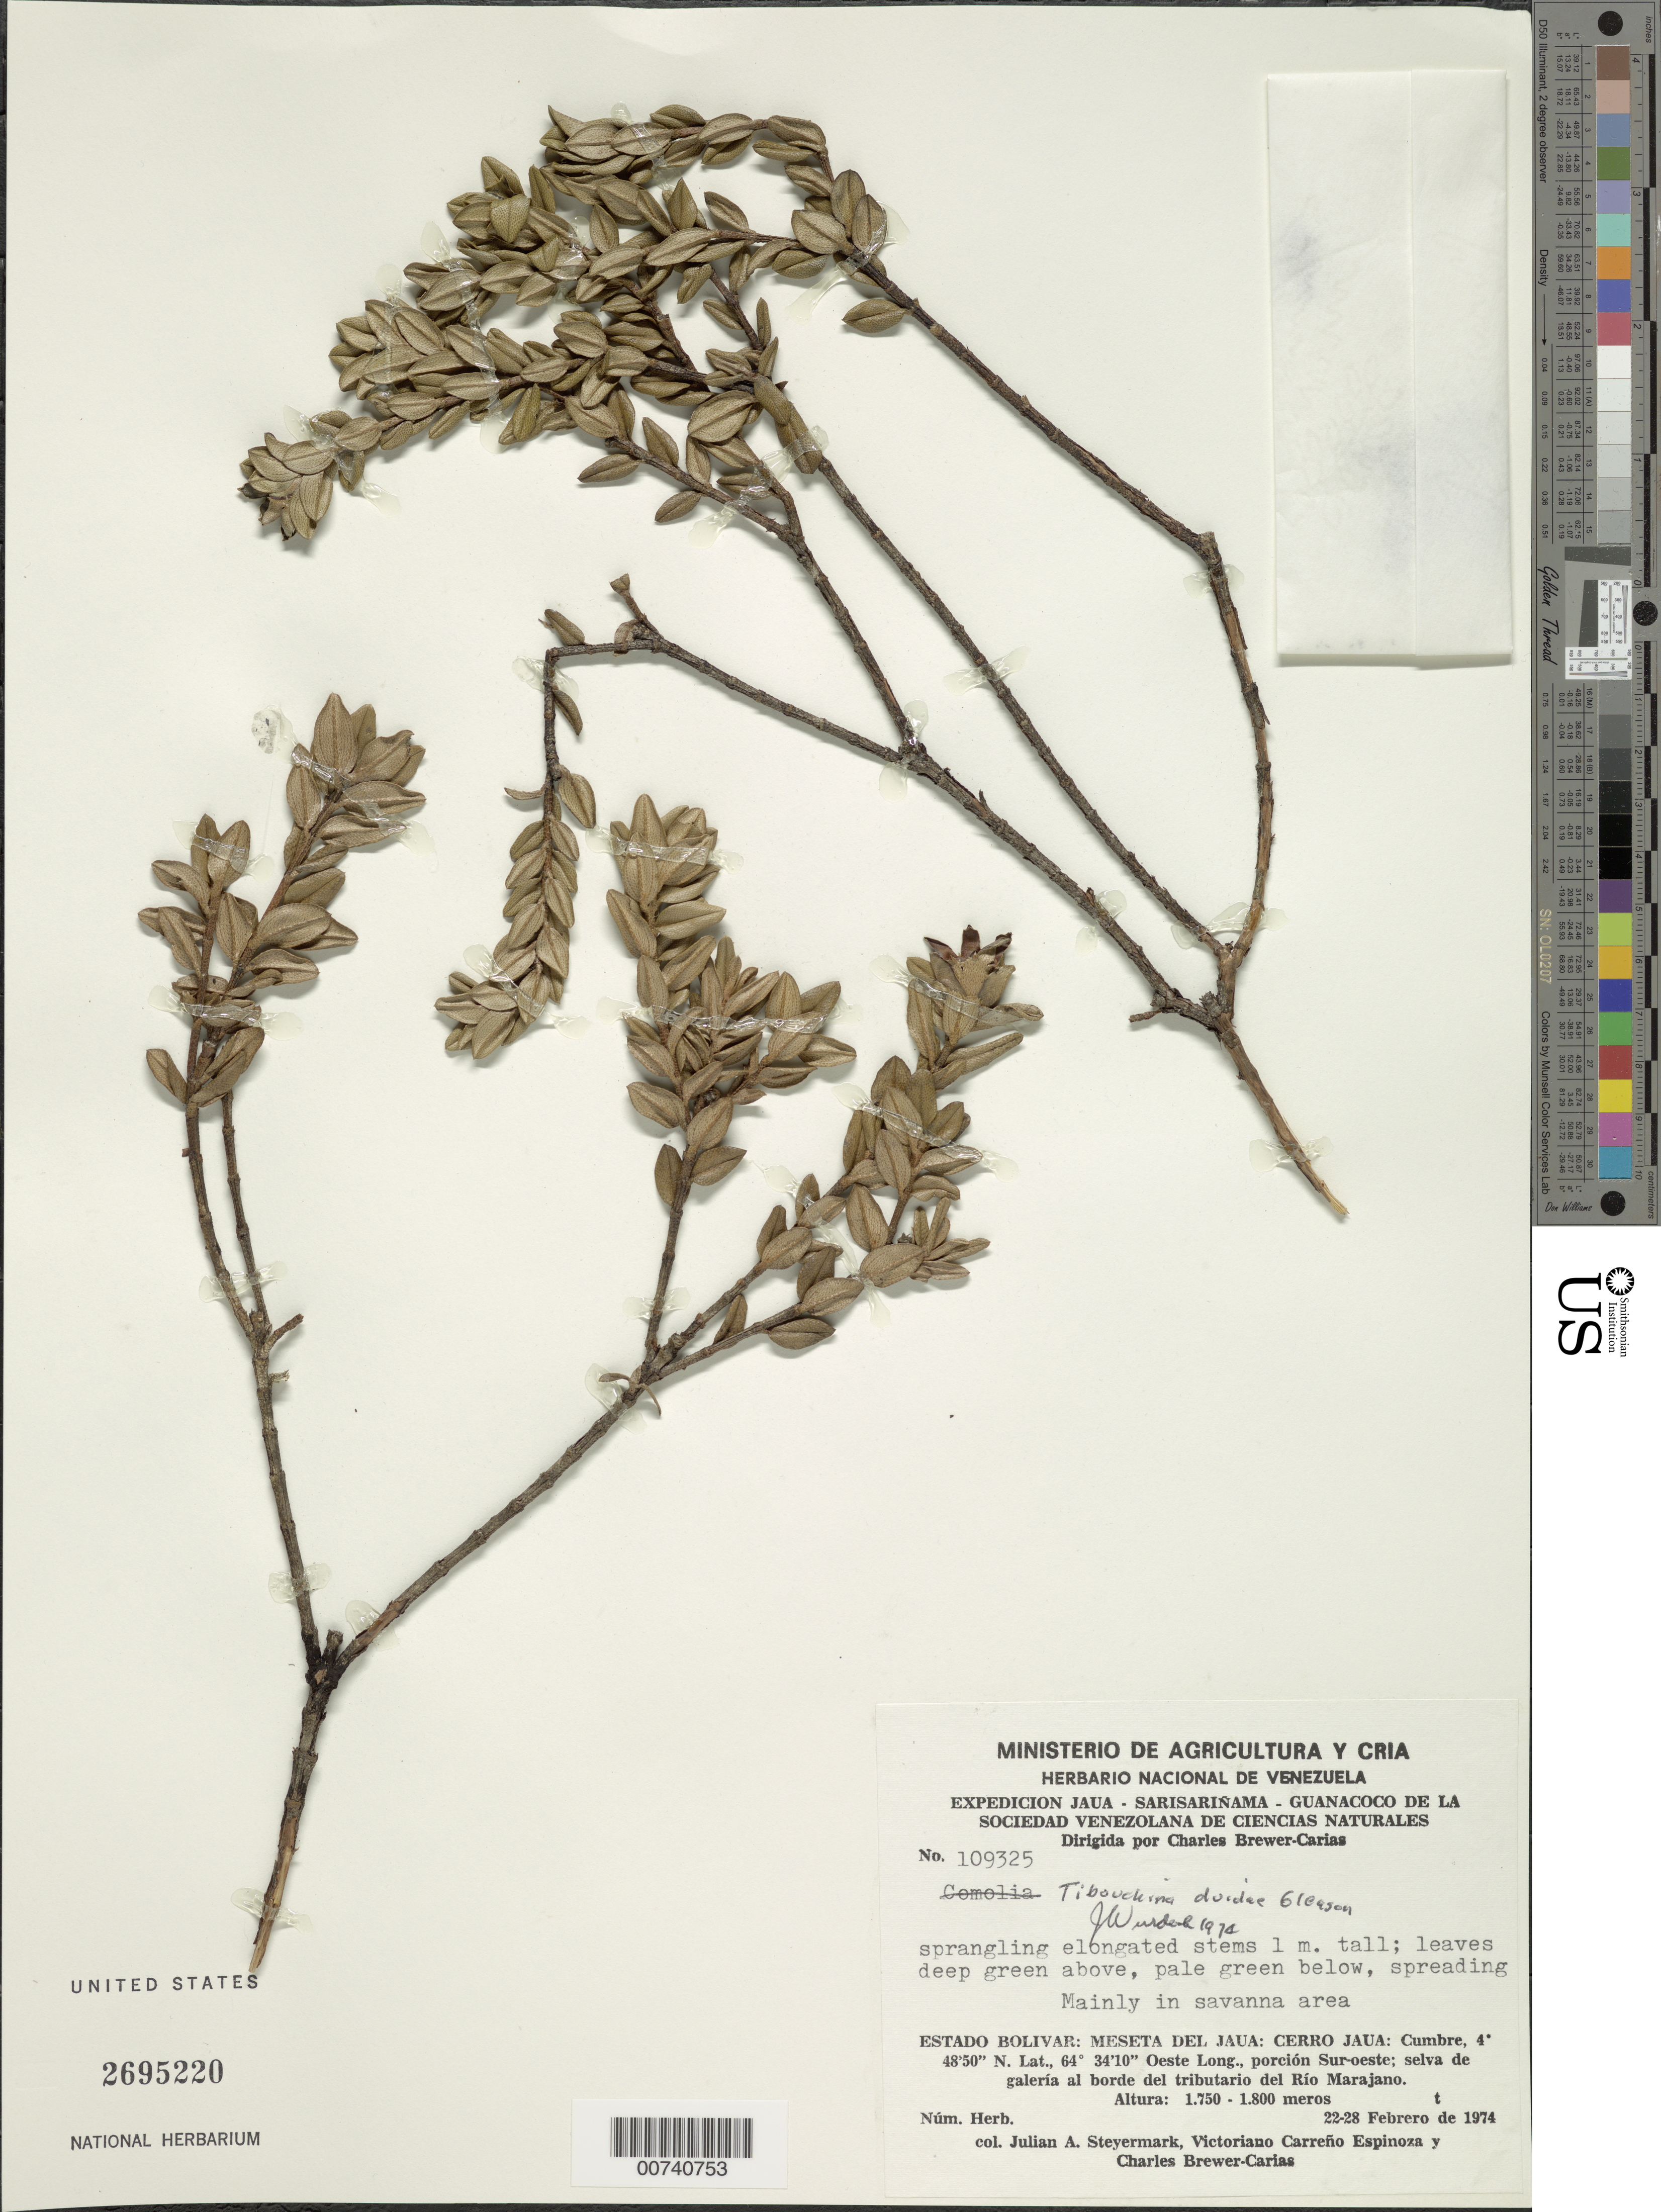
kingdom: Plantae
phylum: Tracheophyta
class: Magnoliopsida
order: Myrtales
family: Melastomataceae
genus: Tibouchina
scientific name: Tibouchina duidae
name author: Gleason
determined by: Wurdack, John J., (US), US (UNITED STATES)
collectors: J. Steyermark, V. Carreño E. & C. Brewer-Carias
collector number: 109325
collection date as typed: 22-Feb-74 to 28-Feb-74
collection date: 1974-02-22/1974-02-28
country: Venezuela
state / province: Bolívar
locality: Meseta del Jaua: Cerro Jaua, Río Marajano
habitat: Savanna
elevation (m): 1750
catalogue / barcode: US 2695220